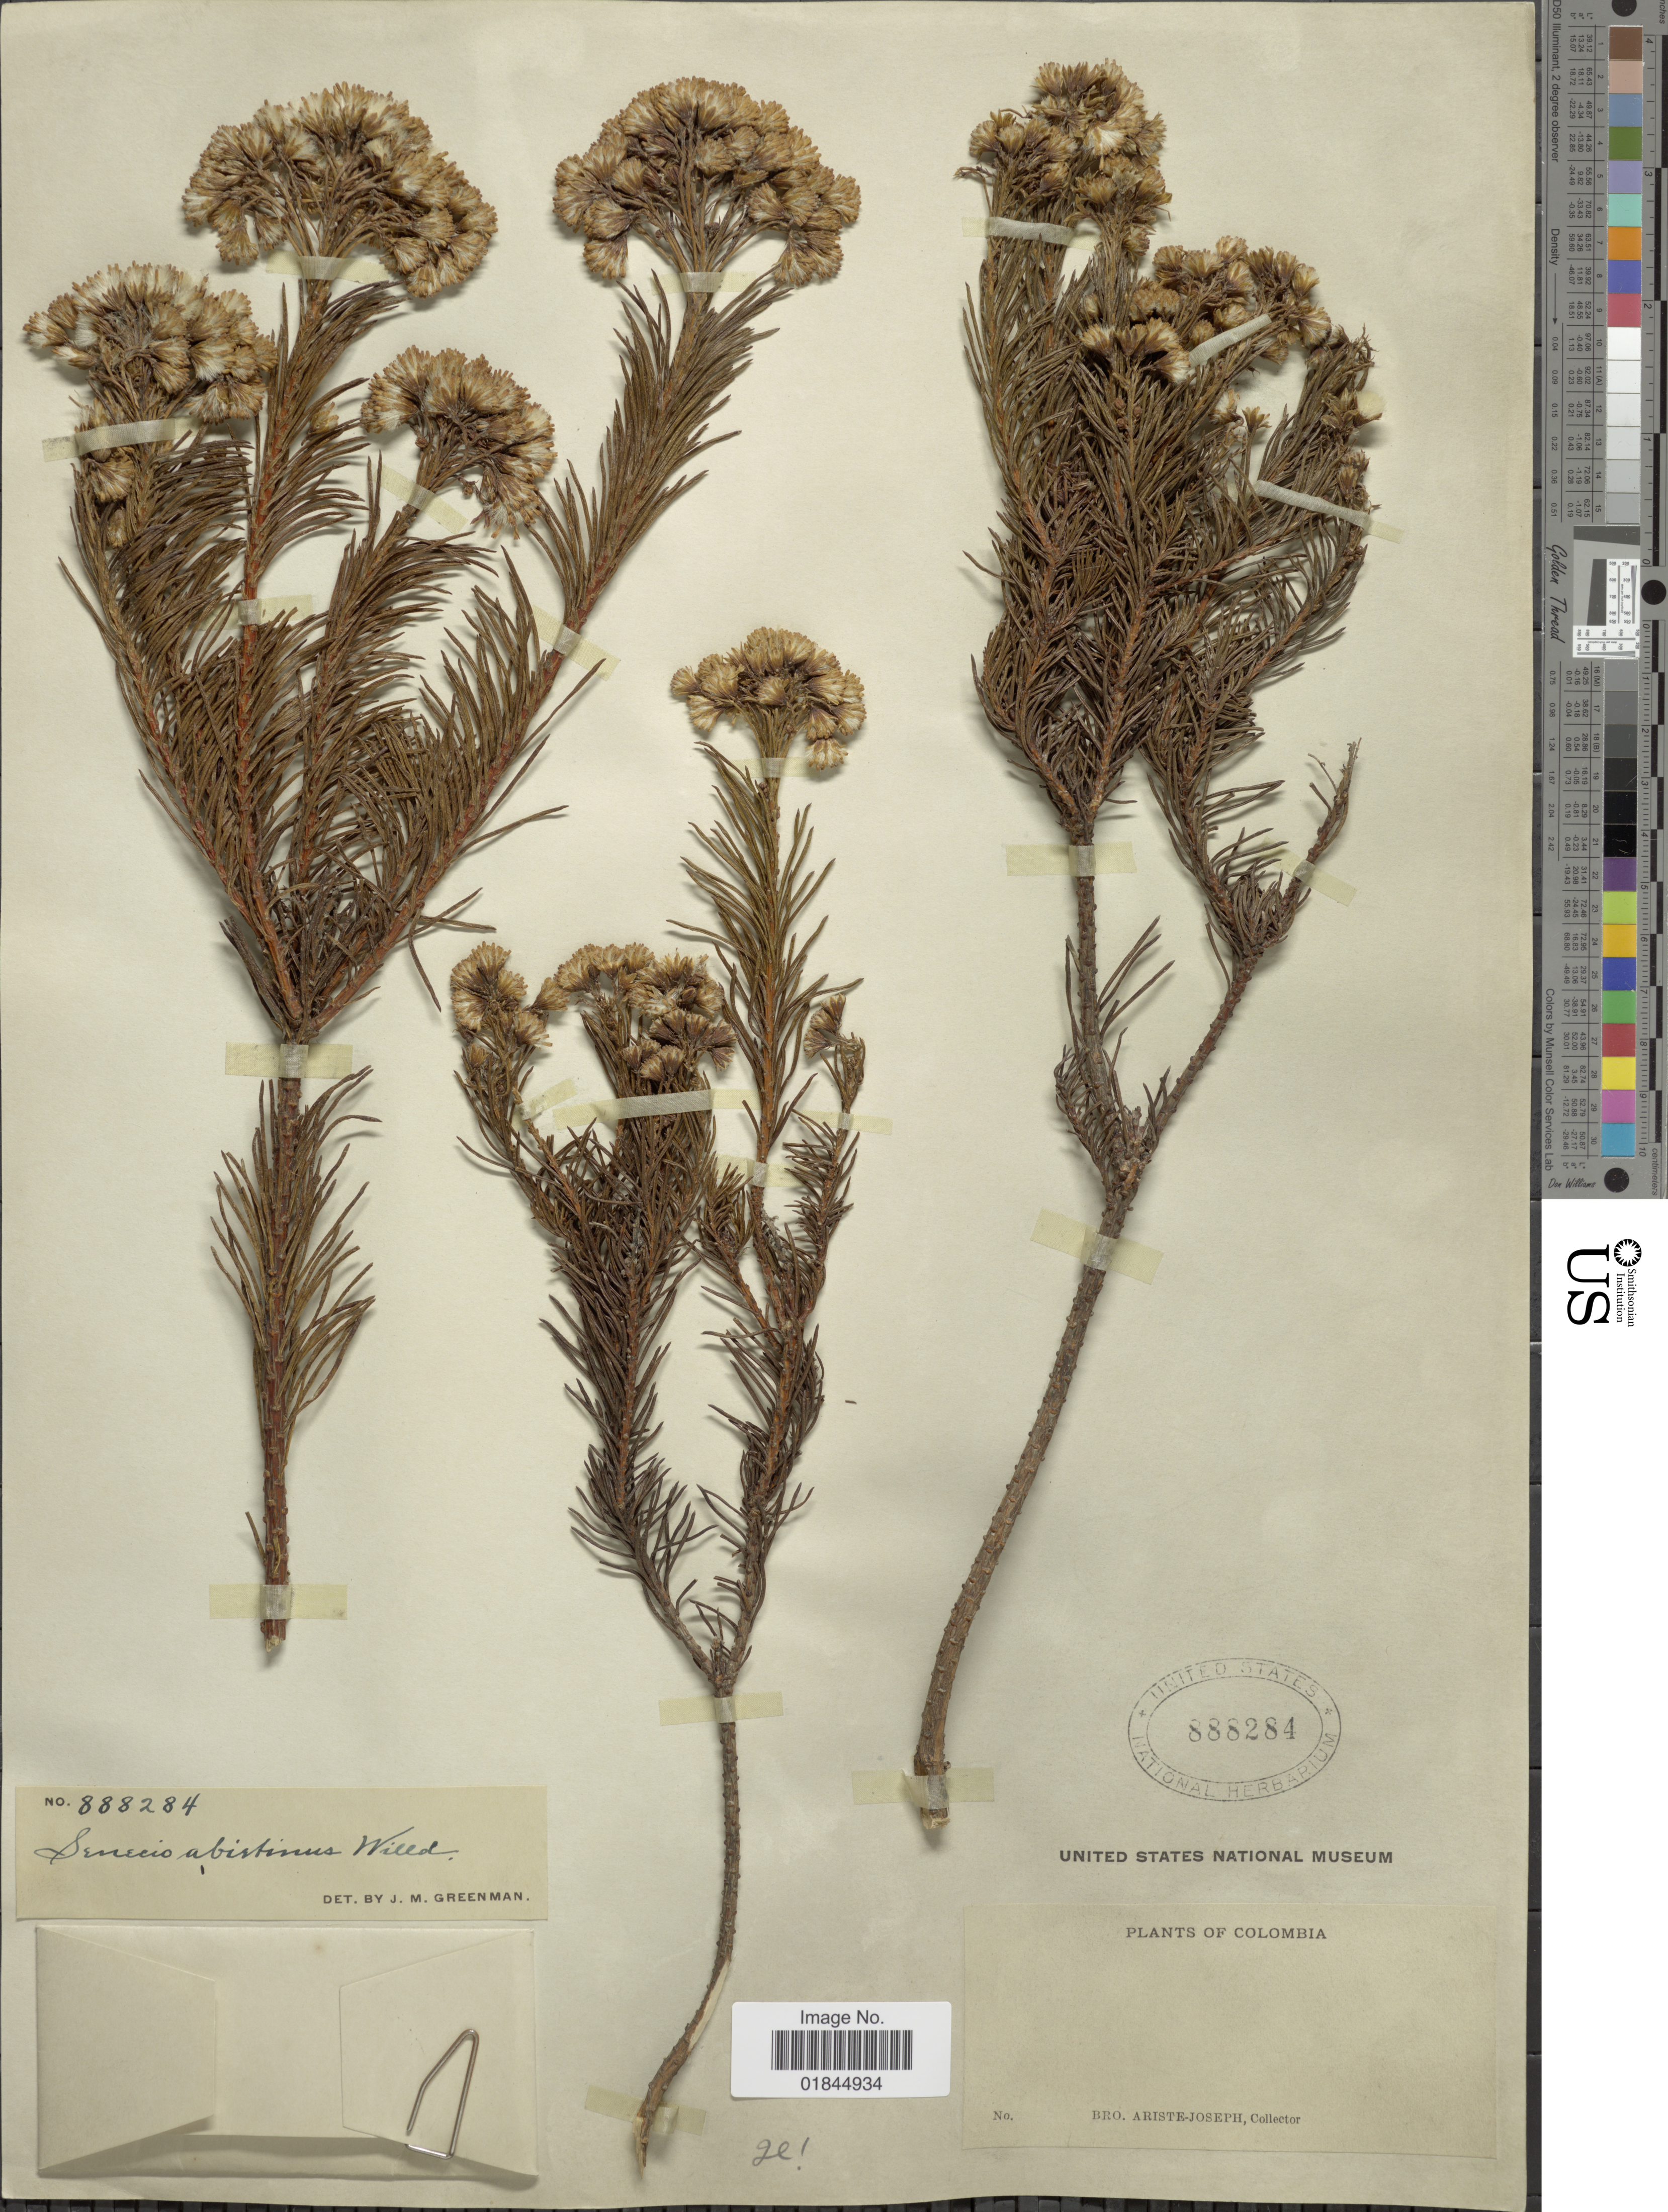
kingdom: Plantae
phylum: Tracheophyta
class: Magnoliopsida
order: Asterales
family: Asteraceae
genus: Pentacalia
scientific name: Pentacalia abietina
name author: (Willd. ex Wedd.) Cuatrec.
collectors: Bro. Ariste-Joseph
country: Colombia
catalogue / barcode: US 888284